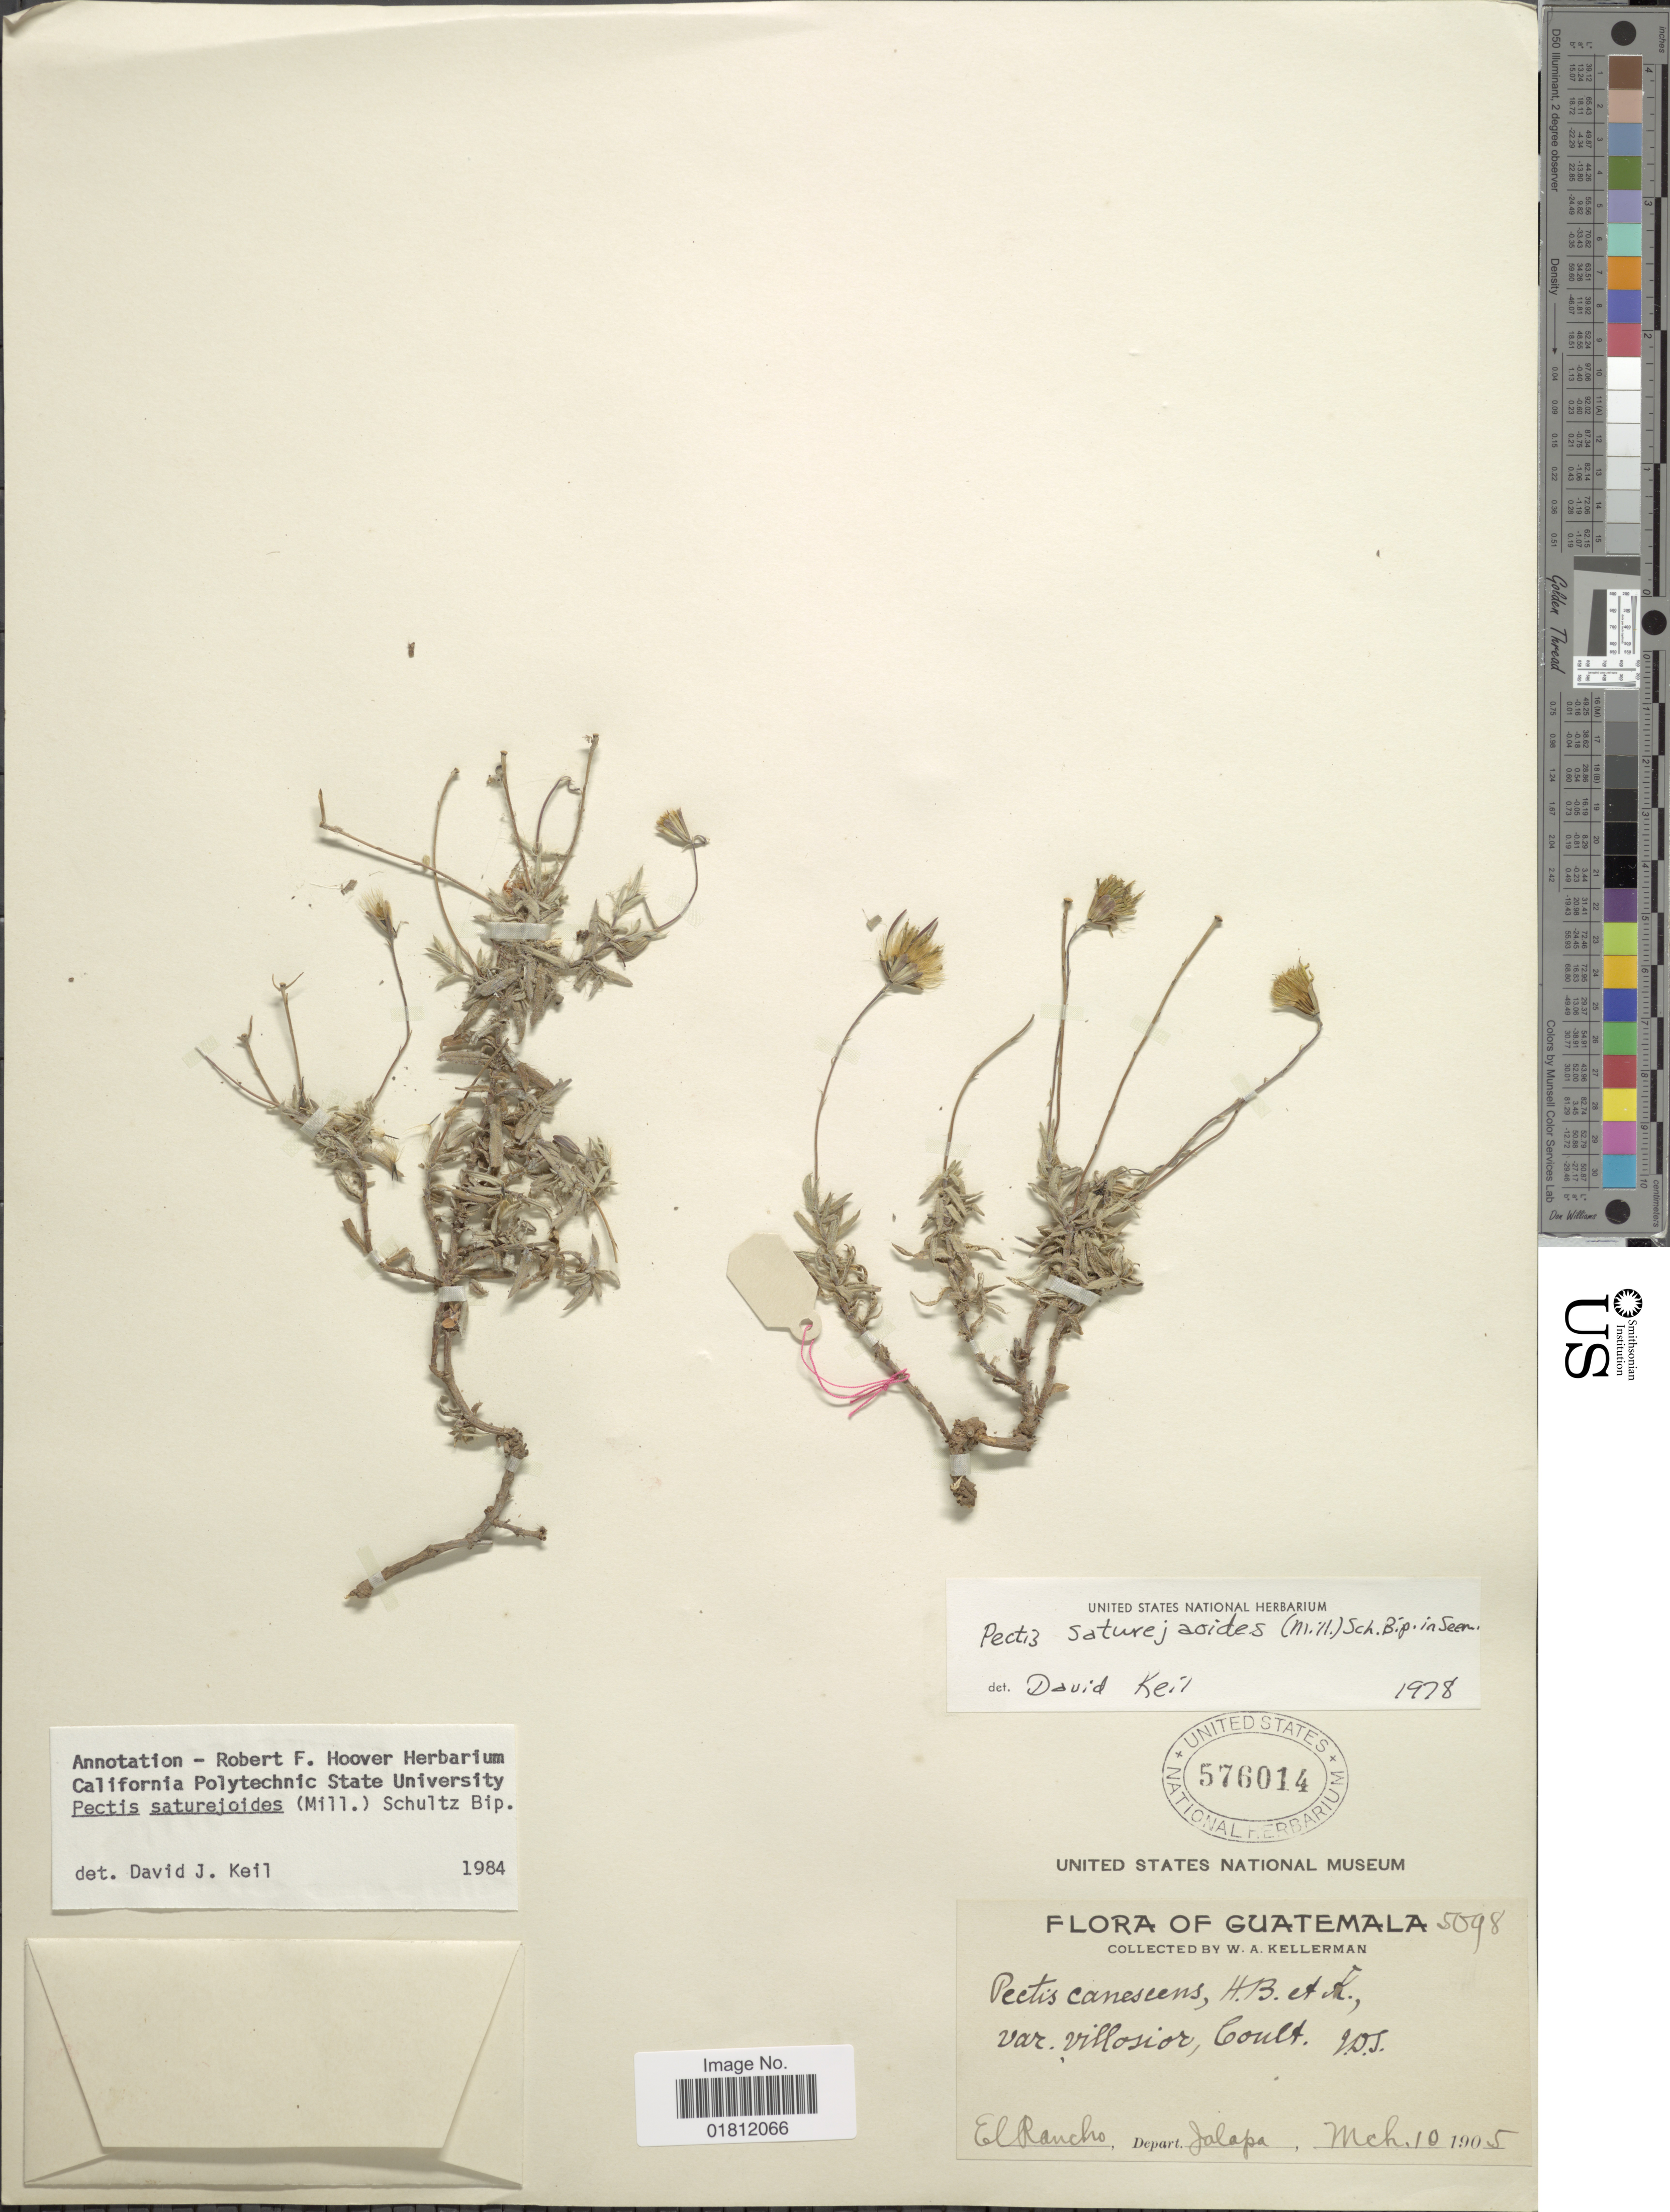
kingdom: Plantae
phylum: Tracheophyta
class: Magnoliopsida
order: Asterales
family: Asteraceae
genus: Pectis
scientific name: Pectis saturejoides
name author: (Mill.) Sch. Bip.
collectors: W. Kellerman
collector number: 5098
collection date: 1905-03-10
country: Guatemala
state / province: Jalapa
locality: El Rancho, Depart. Jalapa.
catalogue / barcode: US 576014